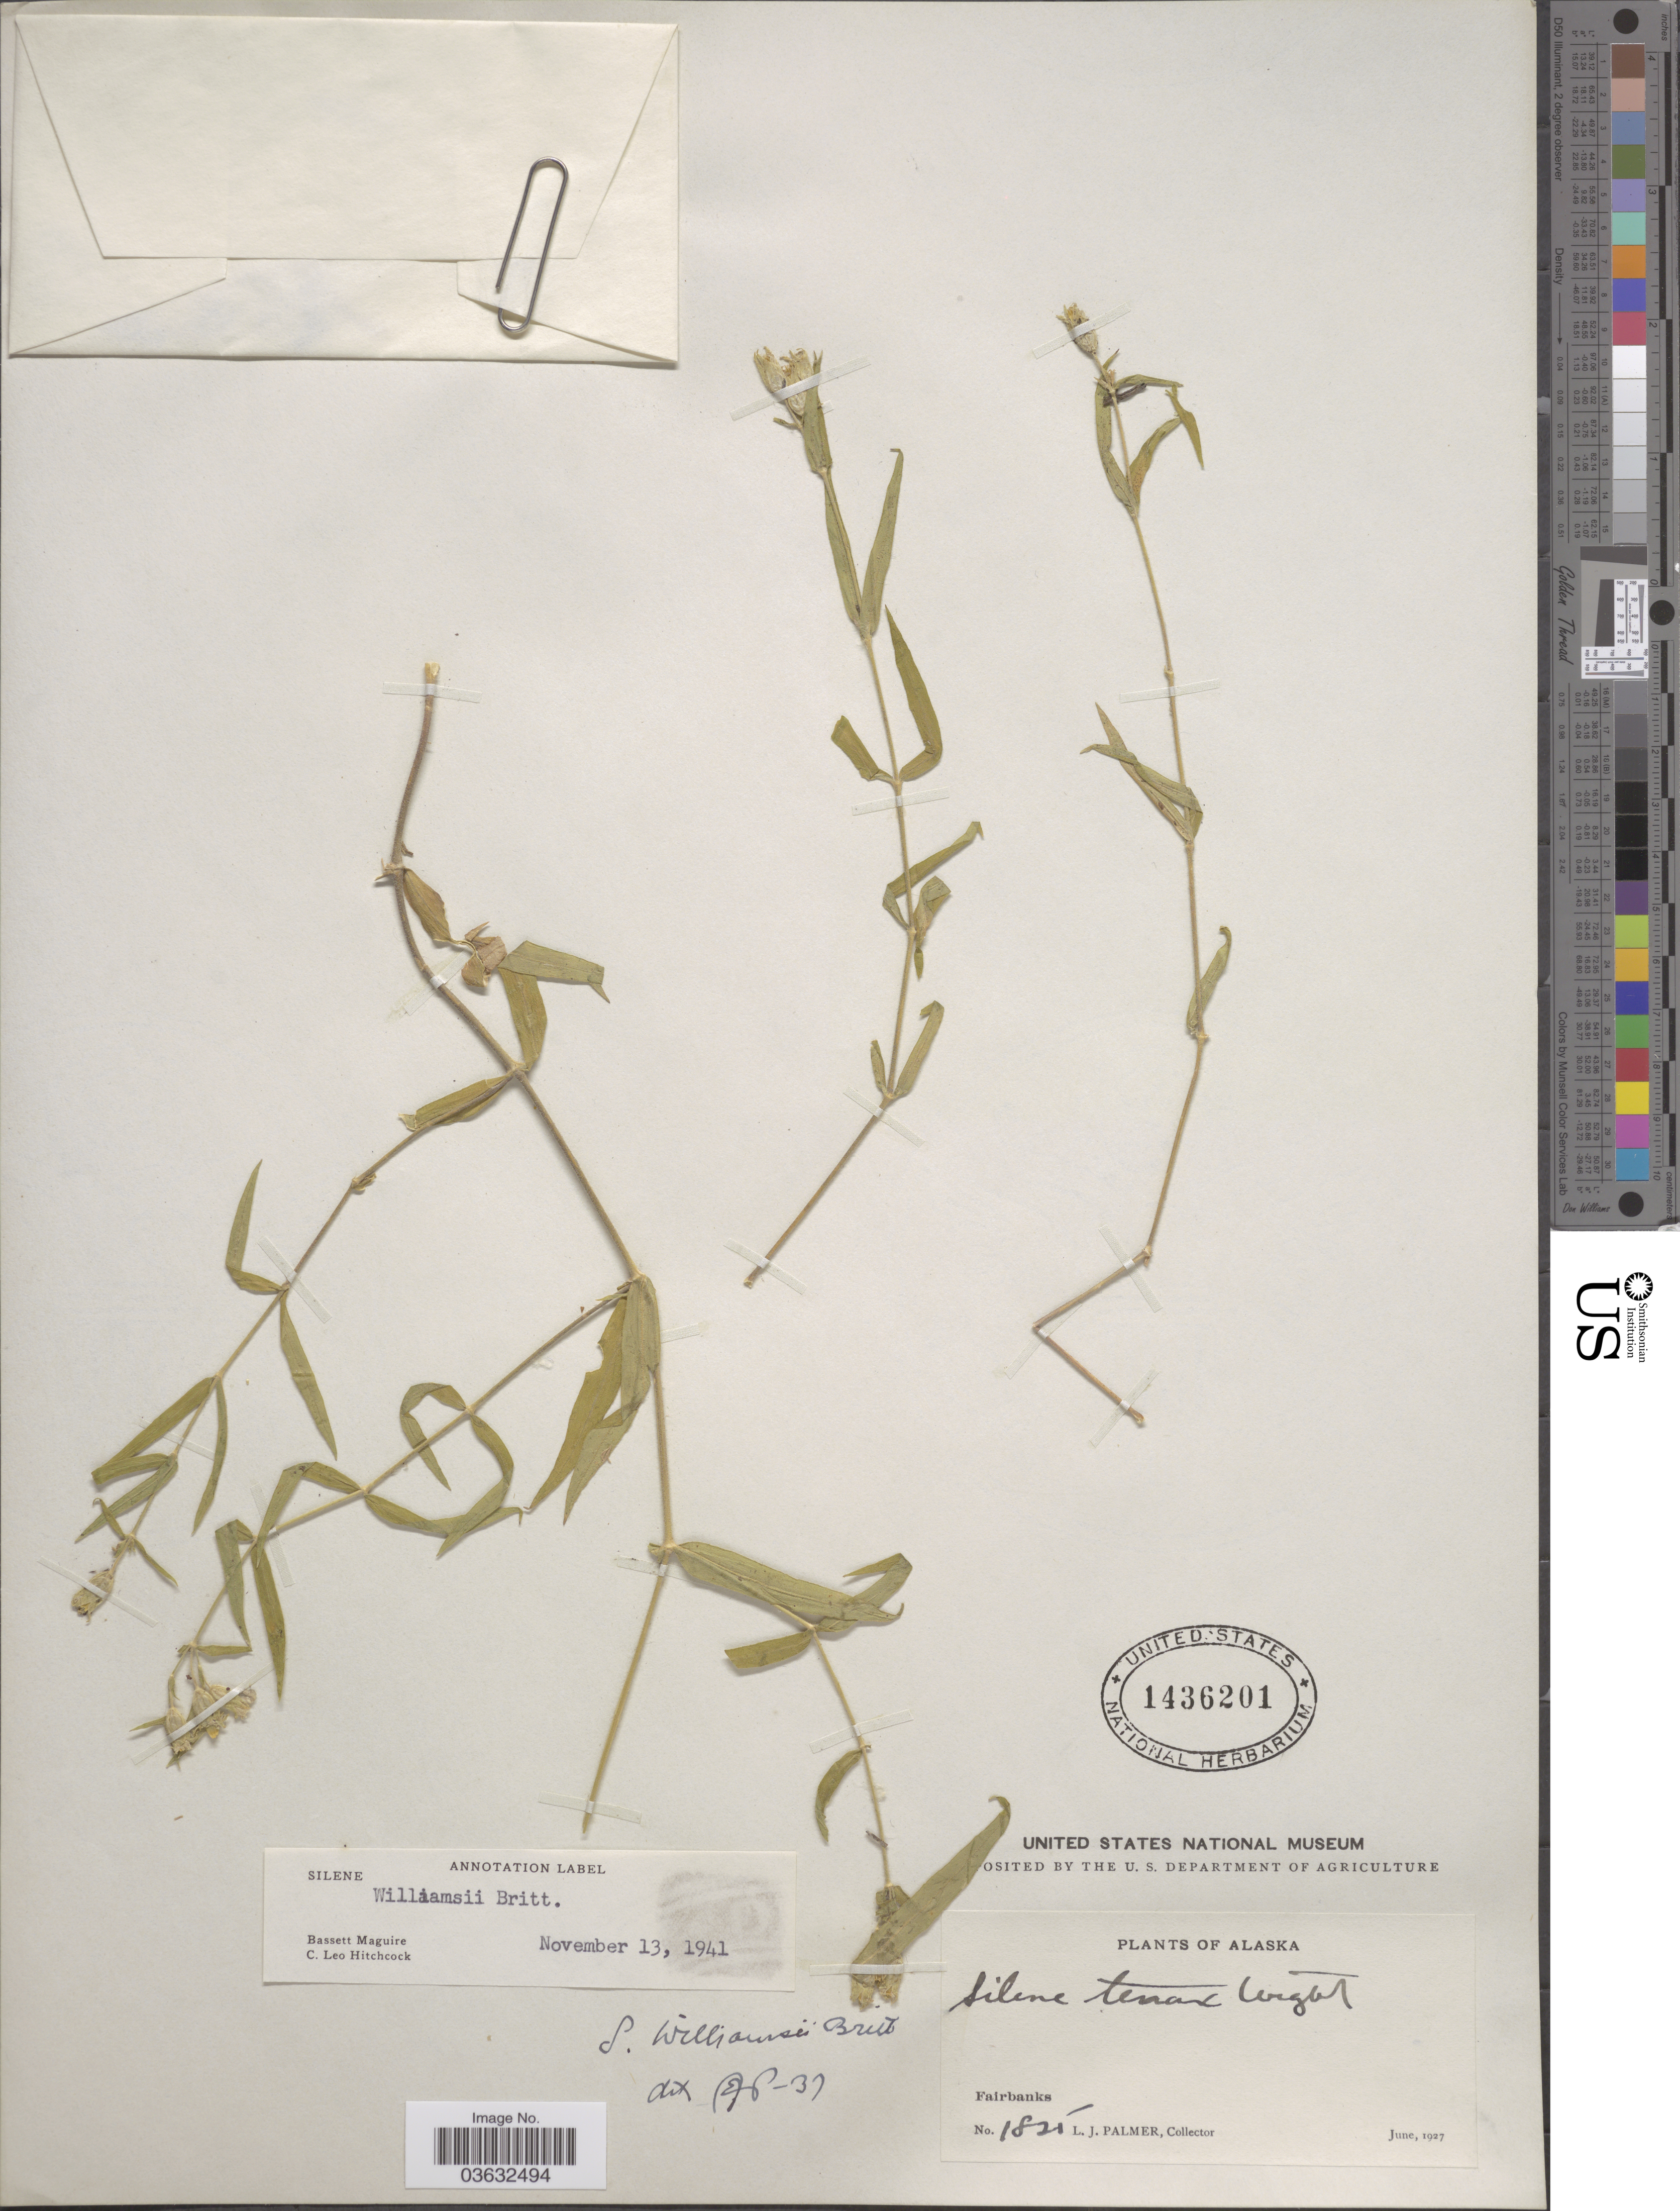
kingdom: Plantae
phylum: Tracheophyta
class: Magnoliopsida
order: Caryophyllales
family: Caryophyllaceae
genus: Silene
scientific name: Silene williamsii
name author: Britton in Britton & Rydb.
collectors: L. J. Palmer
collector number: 1825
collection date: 1927-06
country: United States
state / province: Alaska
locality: Fairbanks.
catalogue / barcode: US 1436201